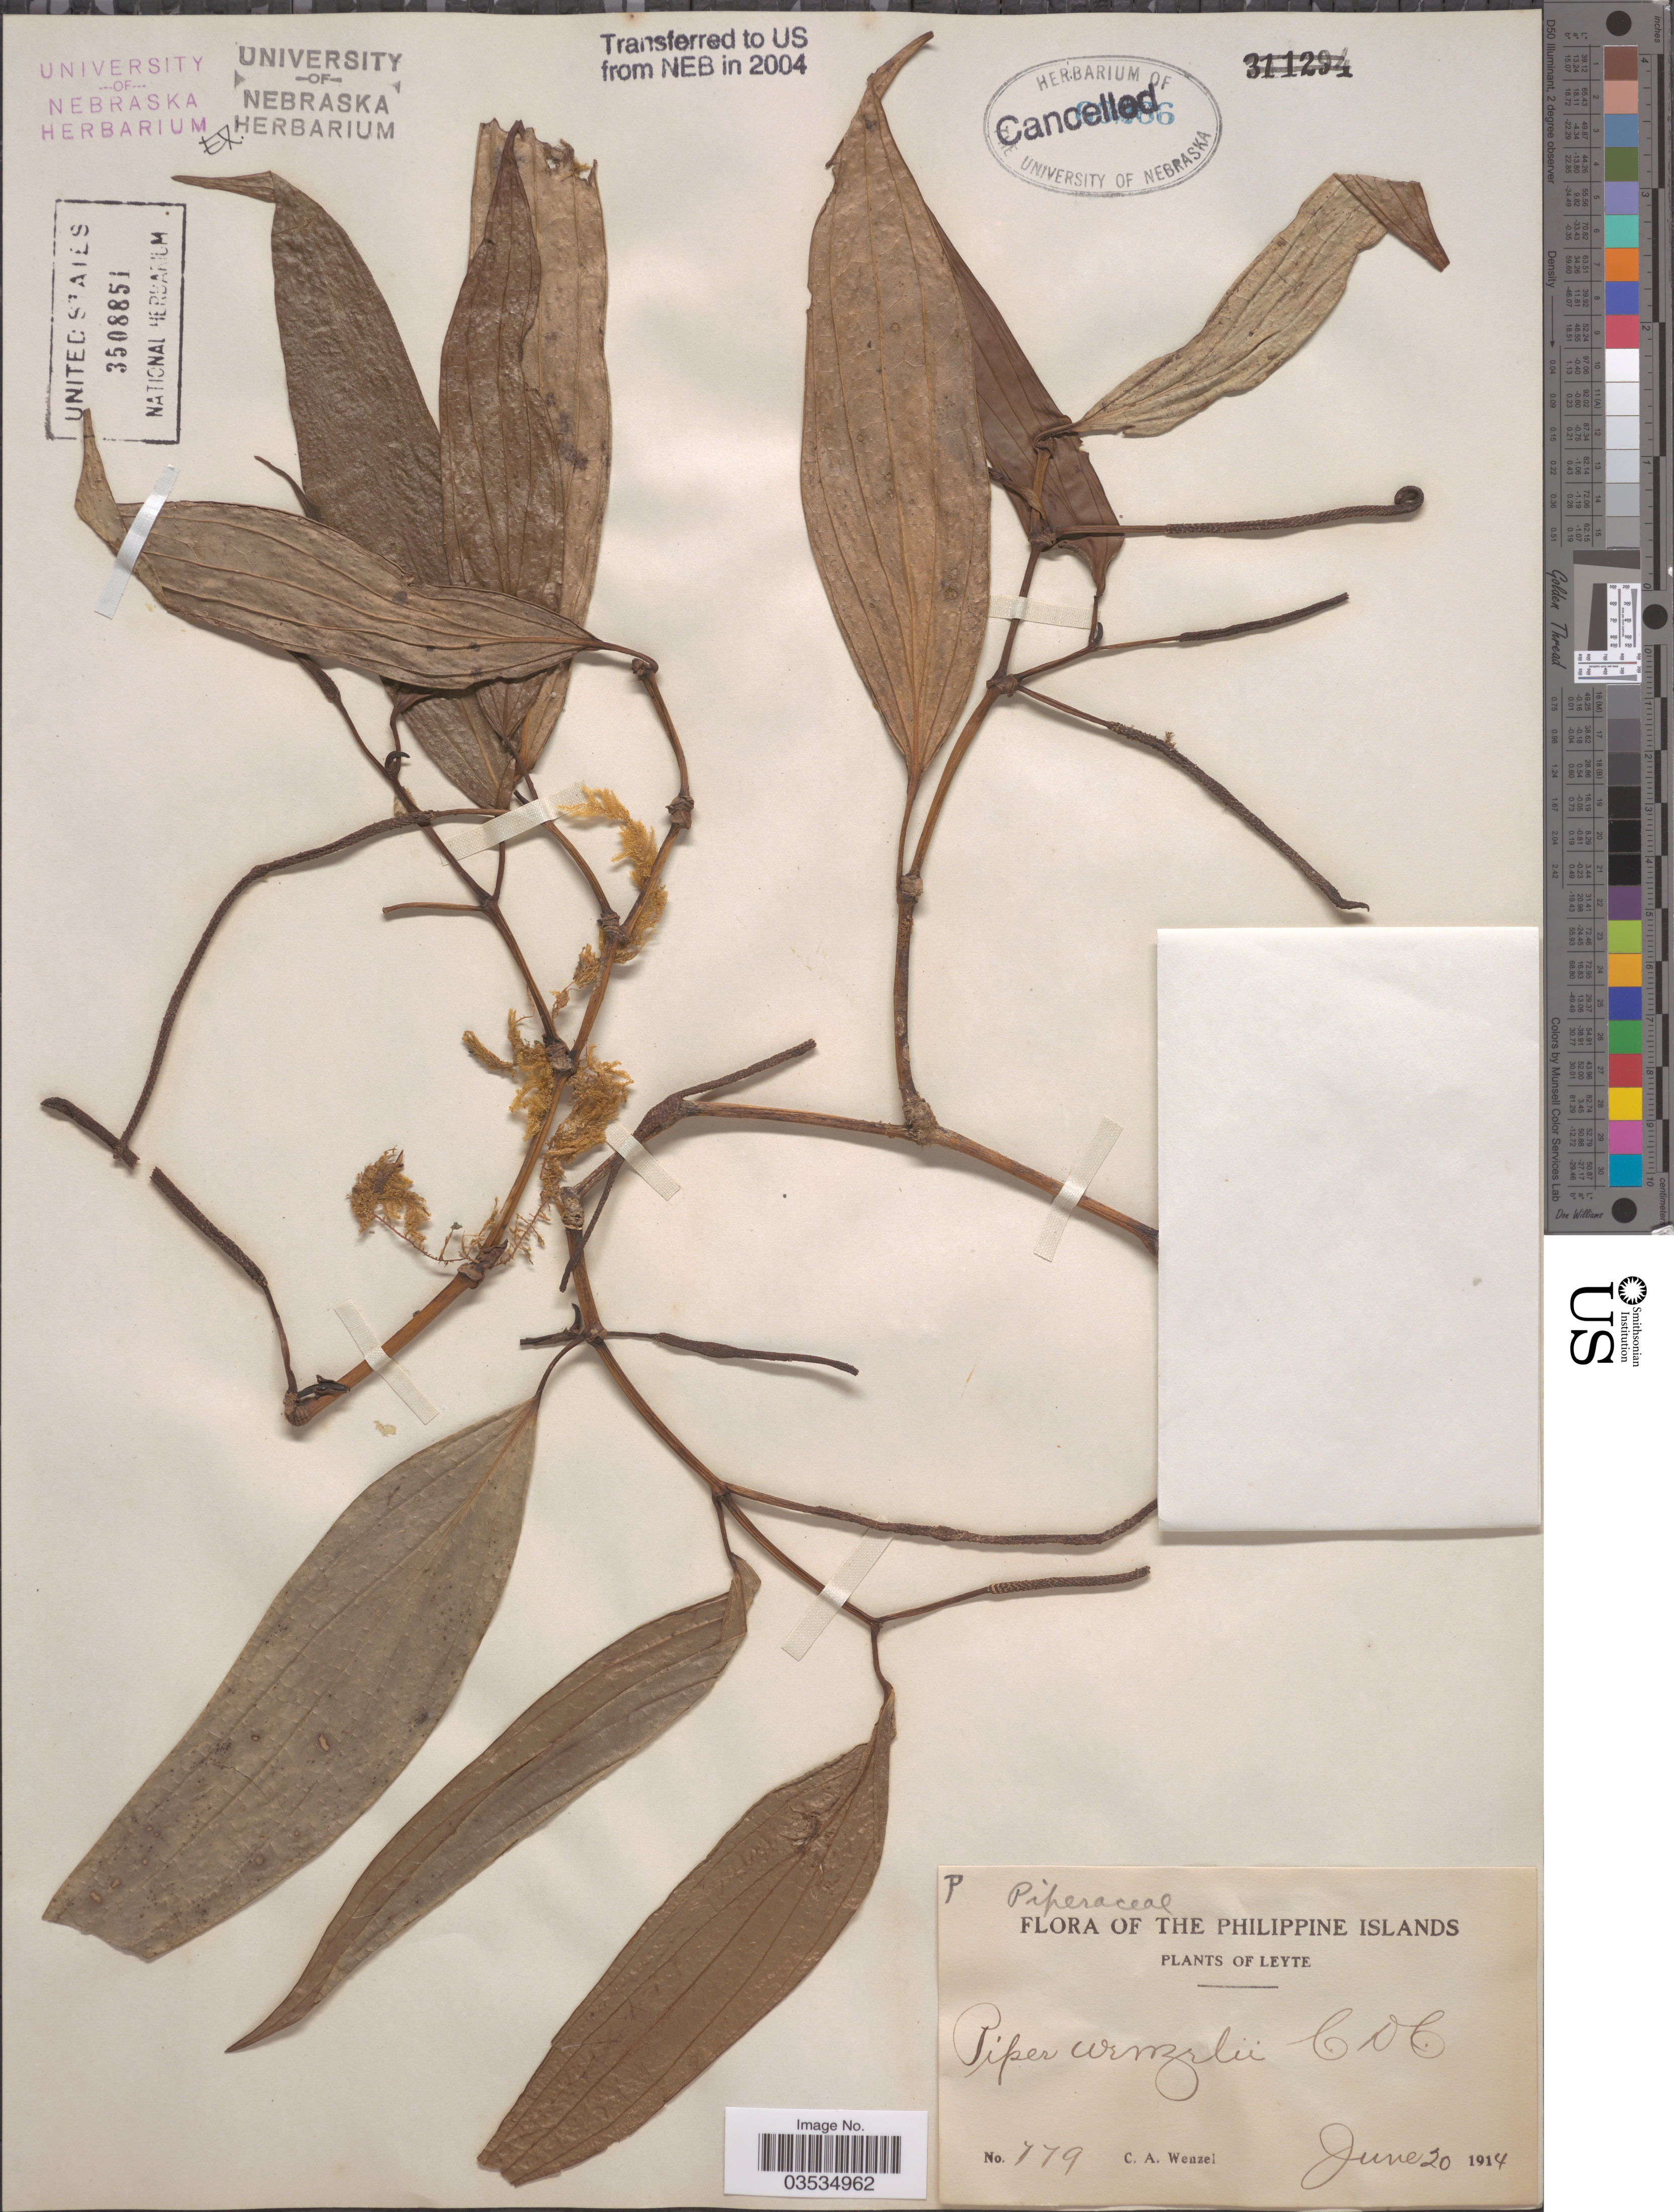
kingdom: Plantae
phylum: Tracheophyta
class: Magnoliopsida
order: Piperales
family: Piperaceae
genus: Piper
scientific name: Piper wenzelii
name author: C. DC.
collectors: C. Wenzel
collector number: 779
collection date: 1914-06-20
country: Philippines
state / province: Eastern Visayas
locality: Leyte.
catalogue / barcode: US 3508851